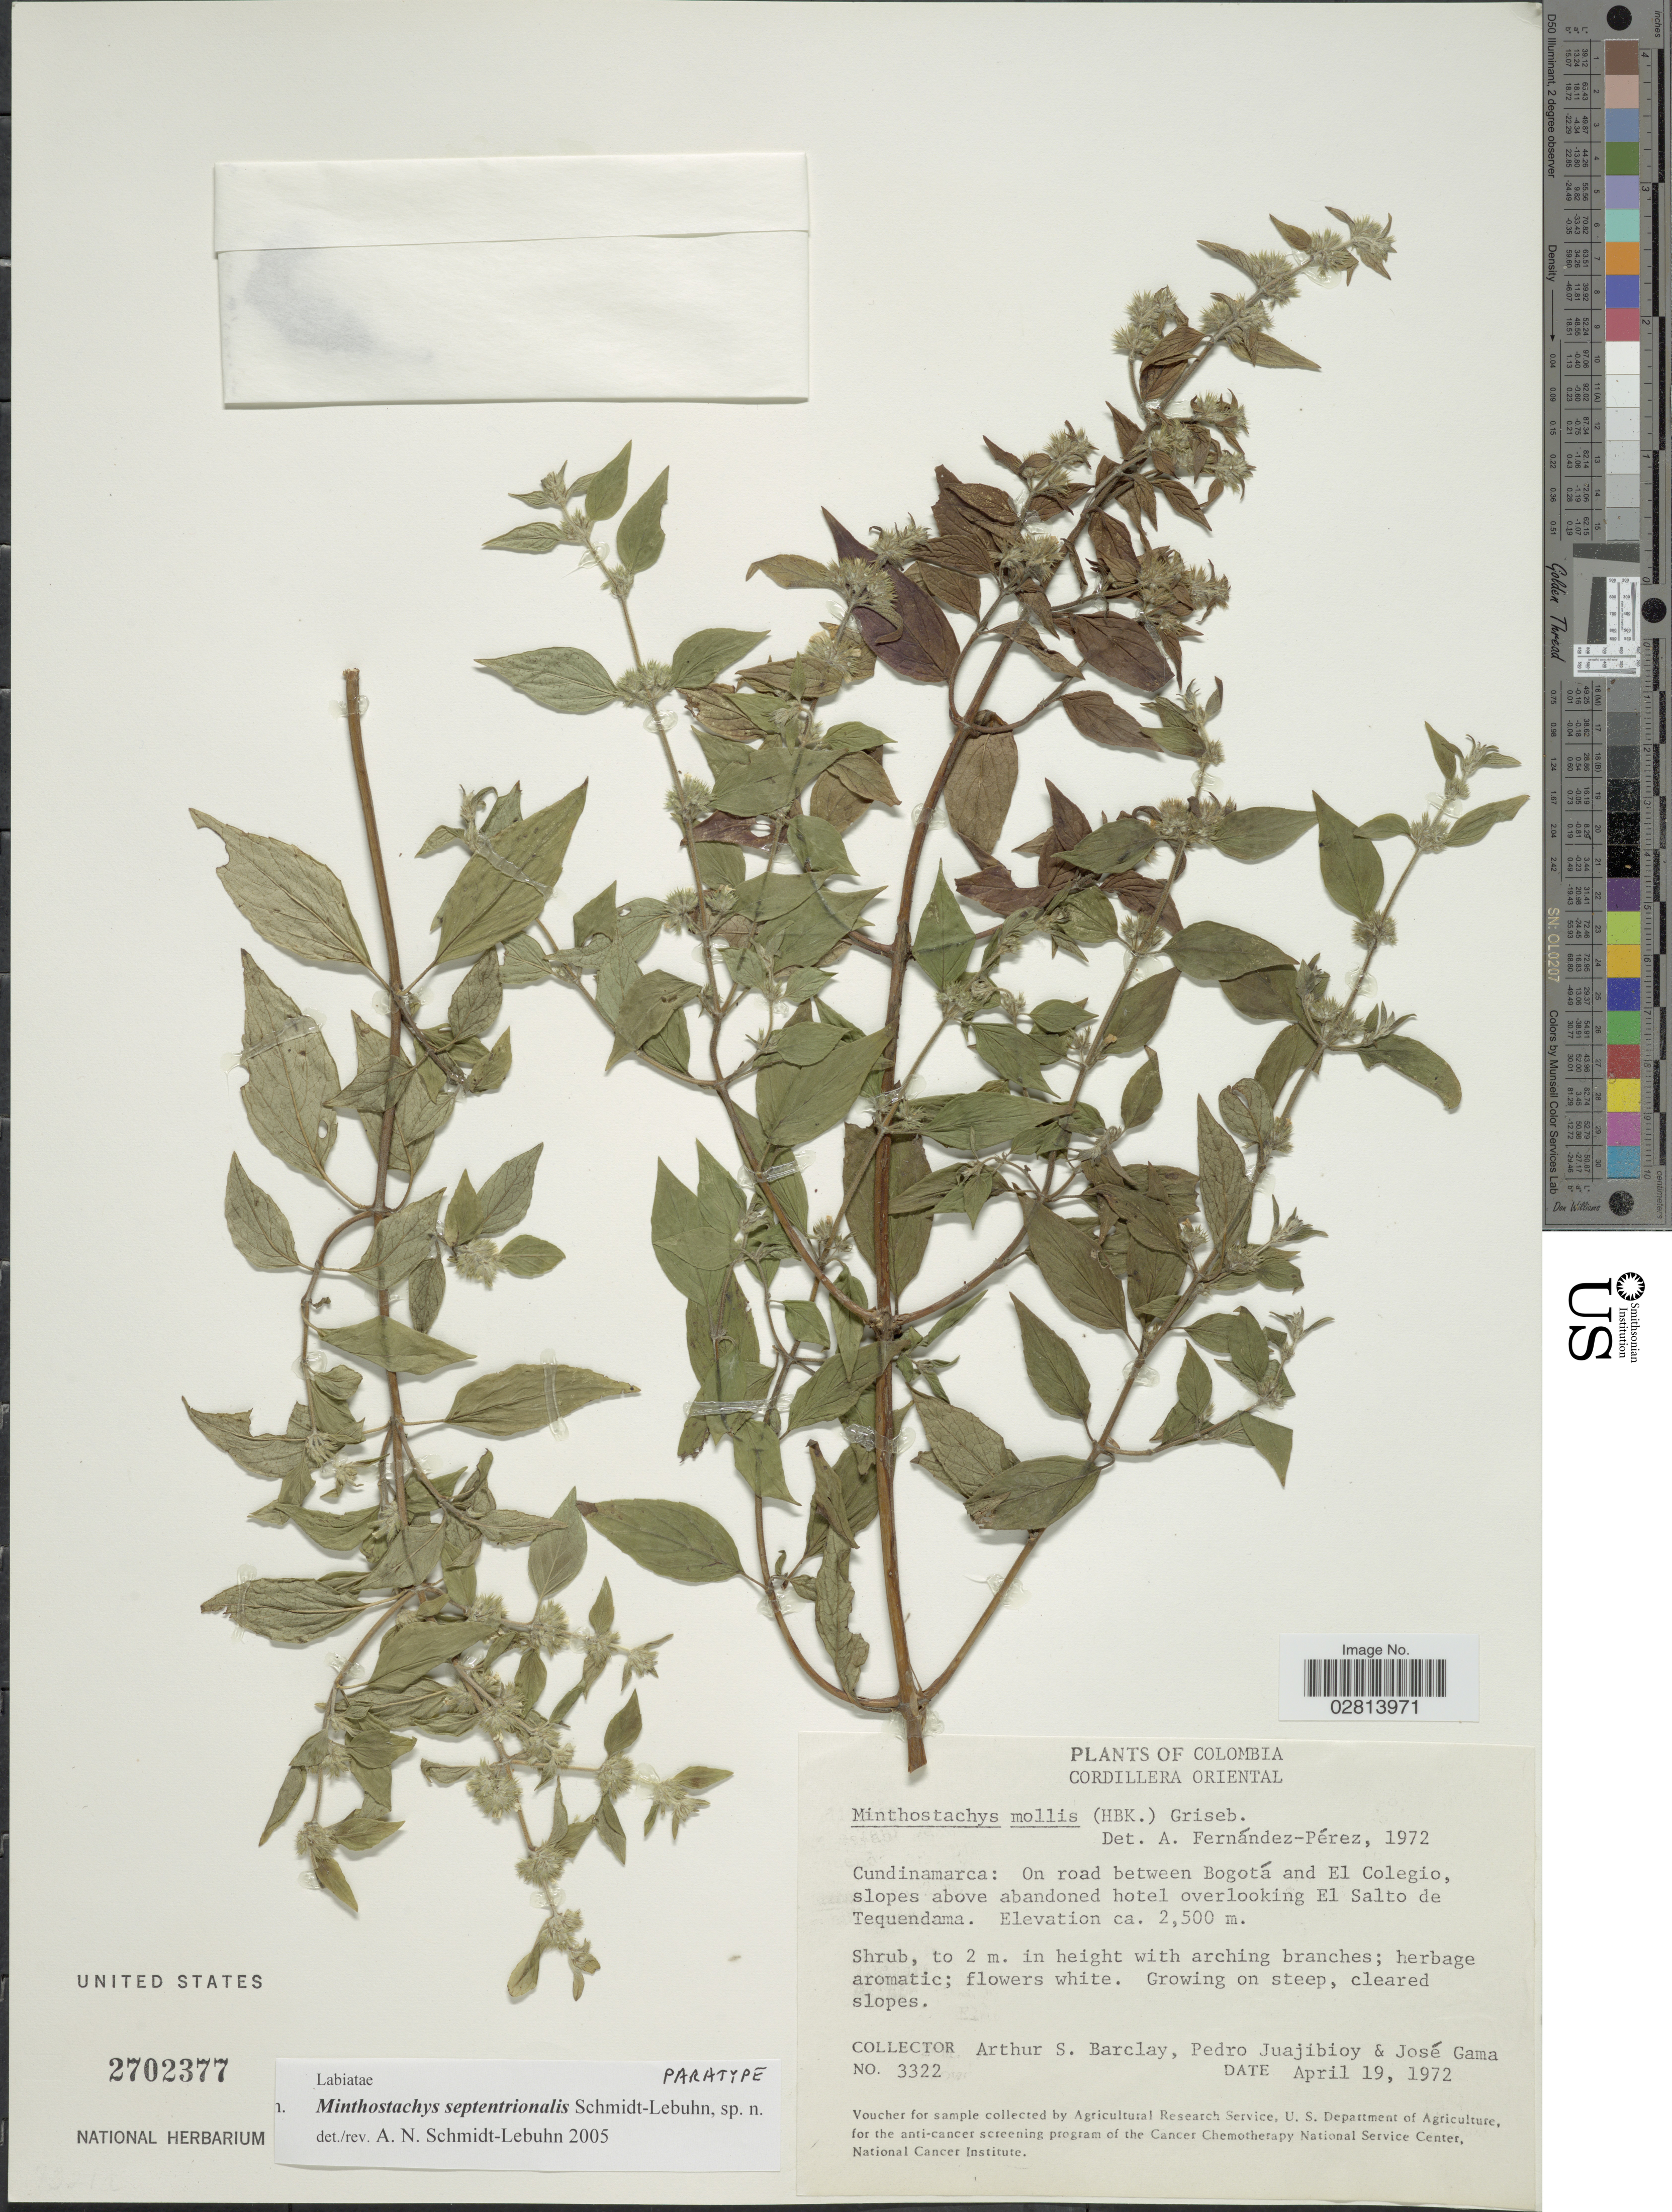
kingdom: Plantae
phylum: Tracheophyta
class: Magnoliopsida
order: Lamiales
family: Lamiaceae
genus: Minthostachys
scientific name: Minthostachys septentrionalis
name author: Schmidt-Leb.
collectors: A. S. Barclay, P. Juajibioy & J. Gama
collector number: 3322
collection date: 1972-04-19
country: Colombia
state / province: Cundinamarca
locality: Cordillera Oriental, Cundinamarca: On road between Bogotá and El Colegio, slopes above abandoned hotel overlooking El Salto de Tequendama.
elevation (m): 2500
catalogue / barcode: US 2702377